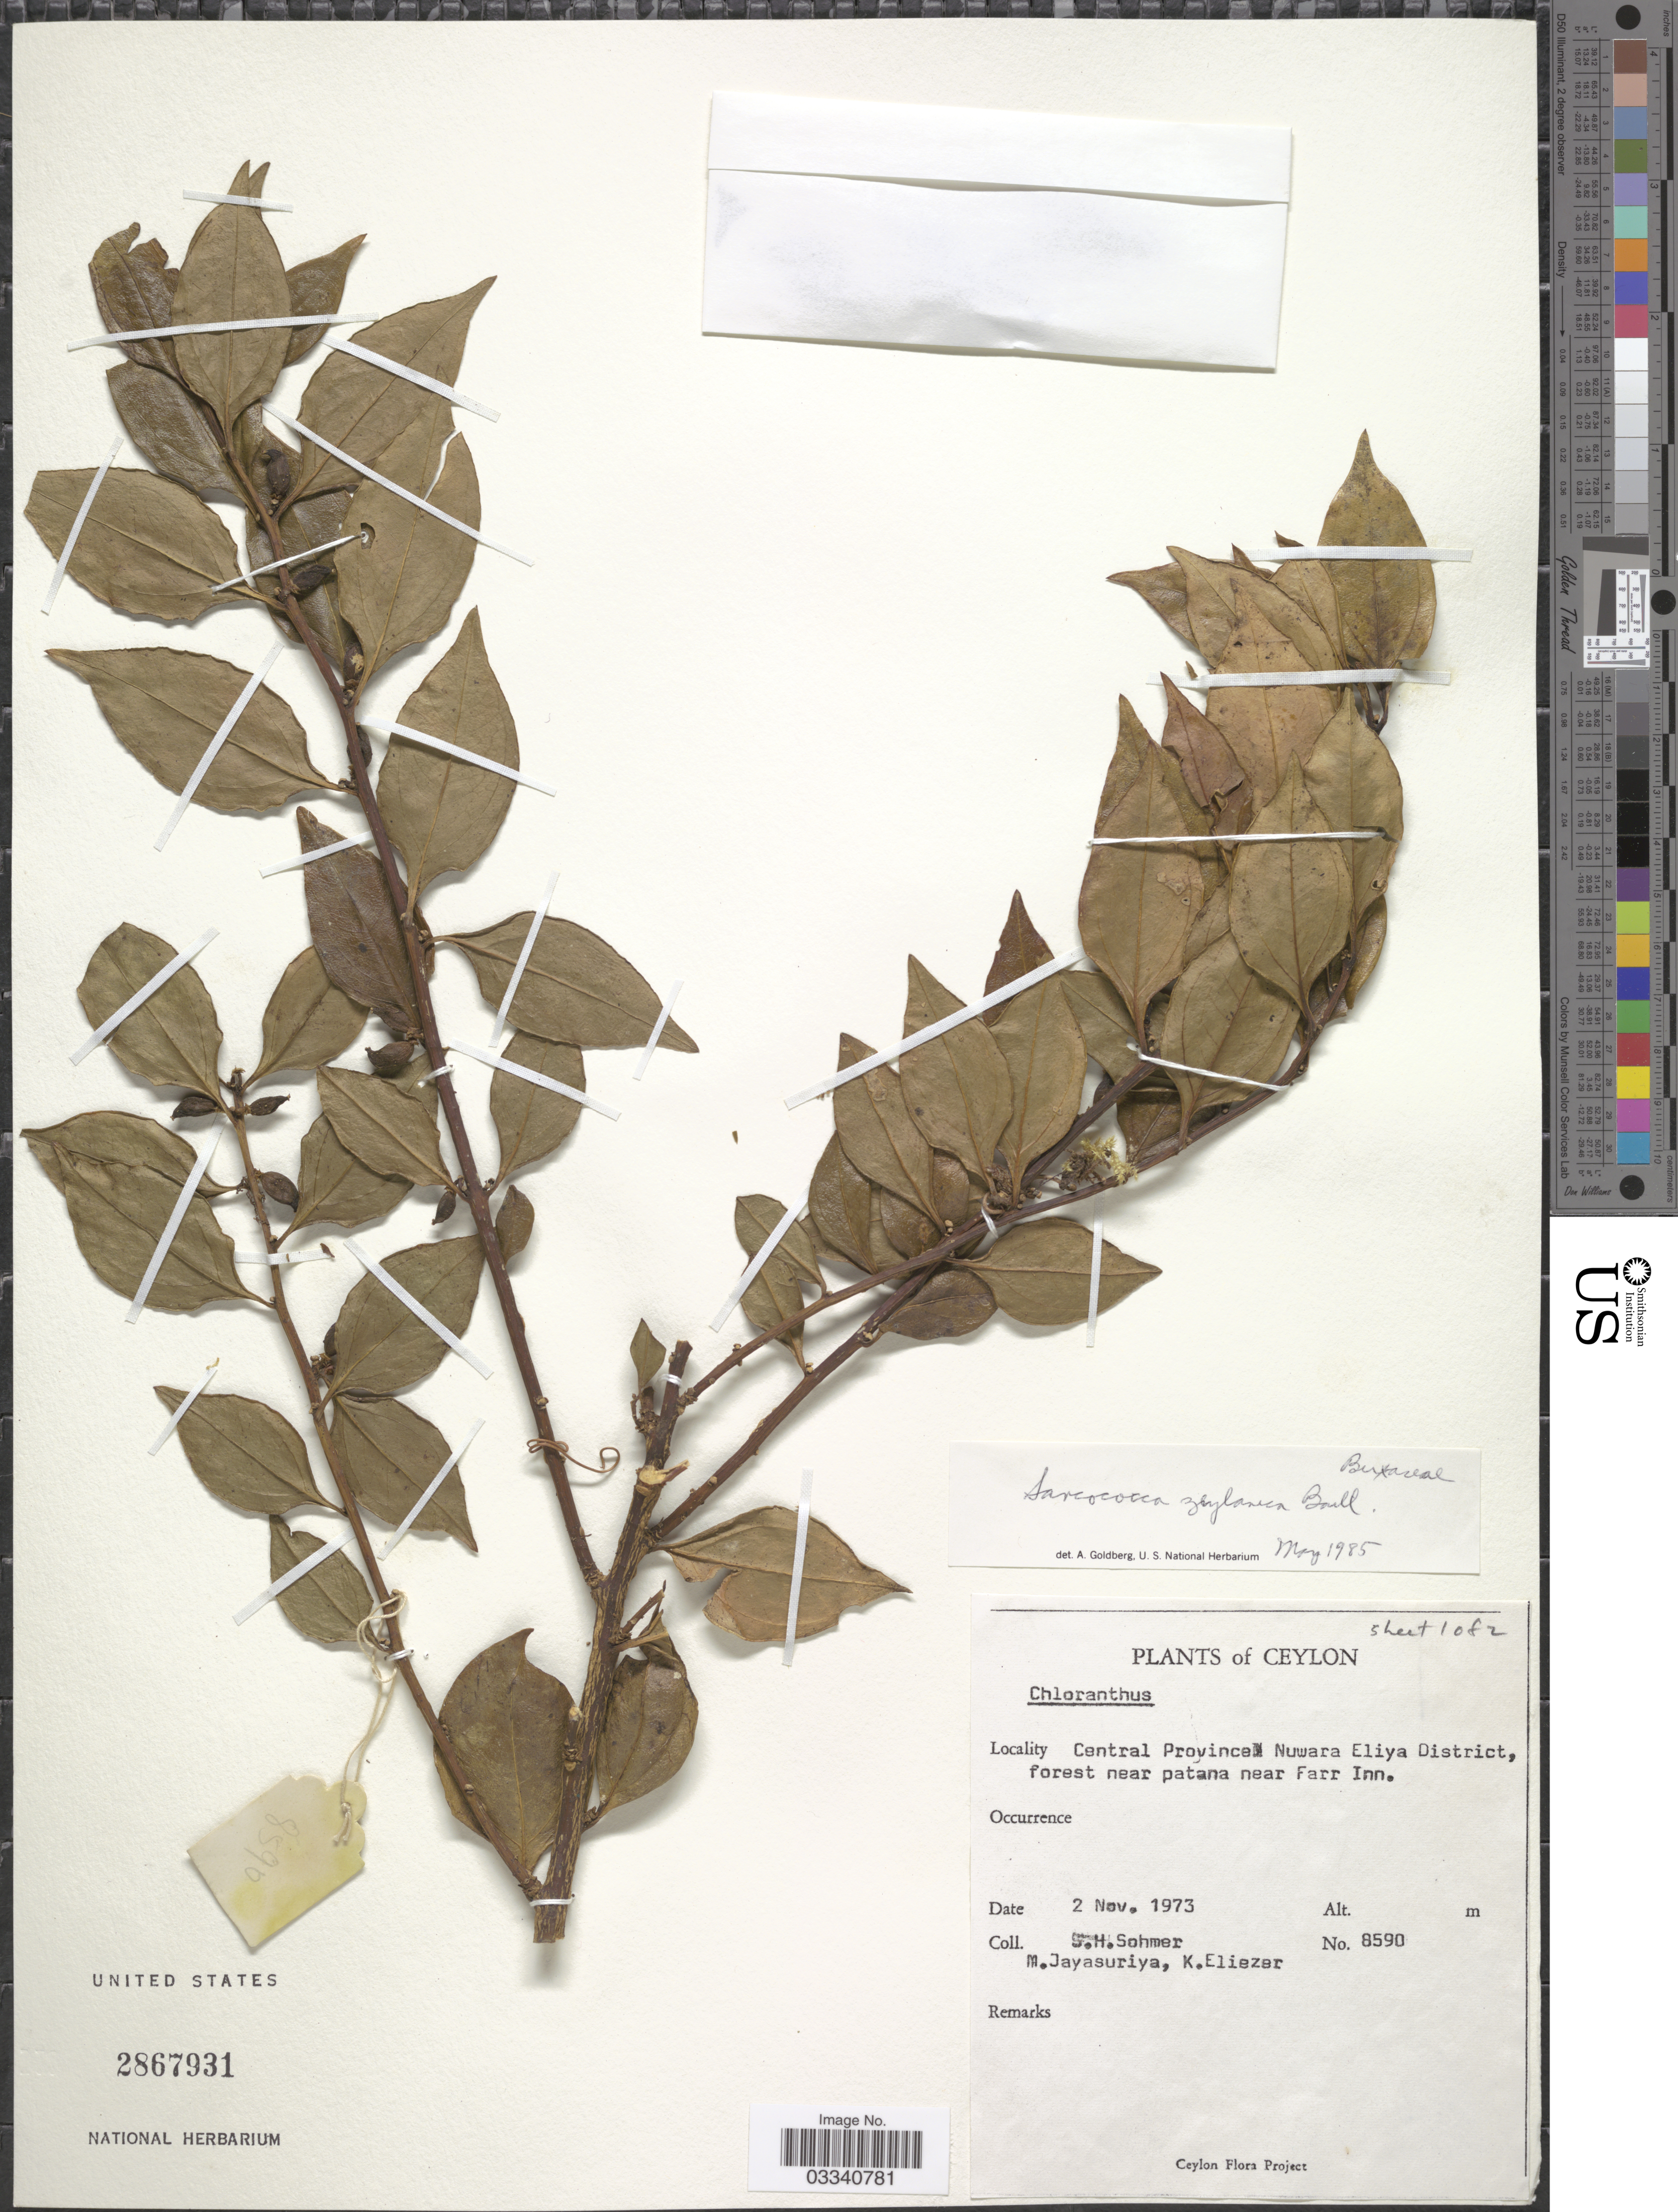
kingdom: Plantae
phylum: Tracheophyta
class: Magnoliopsida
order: Buxales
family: Buxaceae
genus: Sarcococca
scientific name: Sarcococca zeylanica var. zeylanica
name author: Baill.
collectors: S. H. Sohmer, M. Jayasuriya & K. Eliezer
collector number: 8590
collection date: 1973-11-02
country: Sri Lanka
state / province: Central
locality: Ceylon. Nuwara Eliya District, forest near patana near Farr Inn.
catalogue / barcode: US 2867931